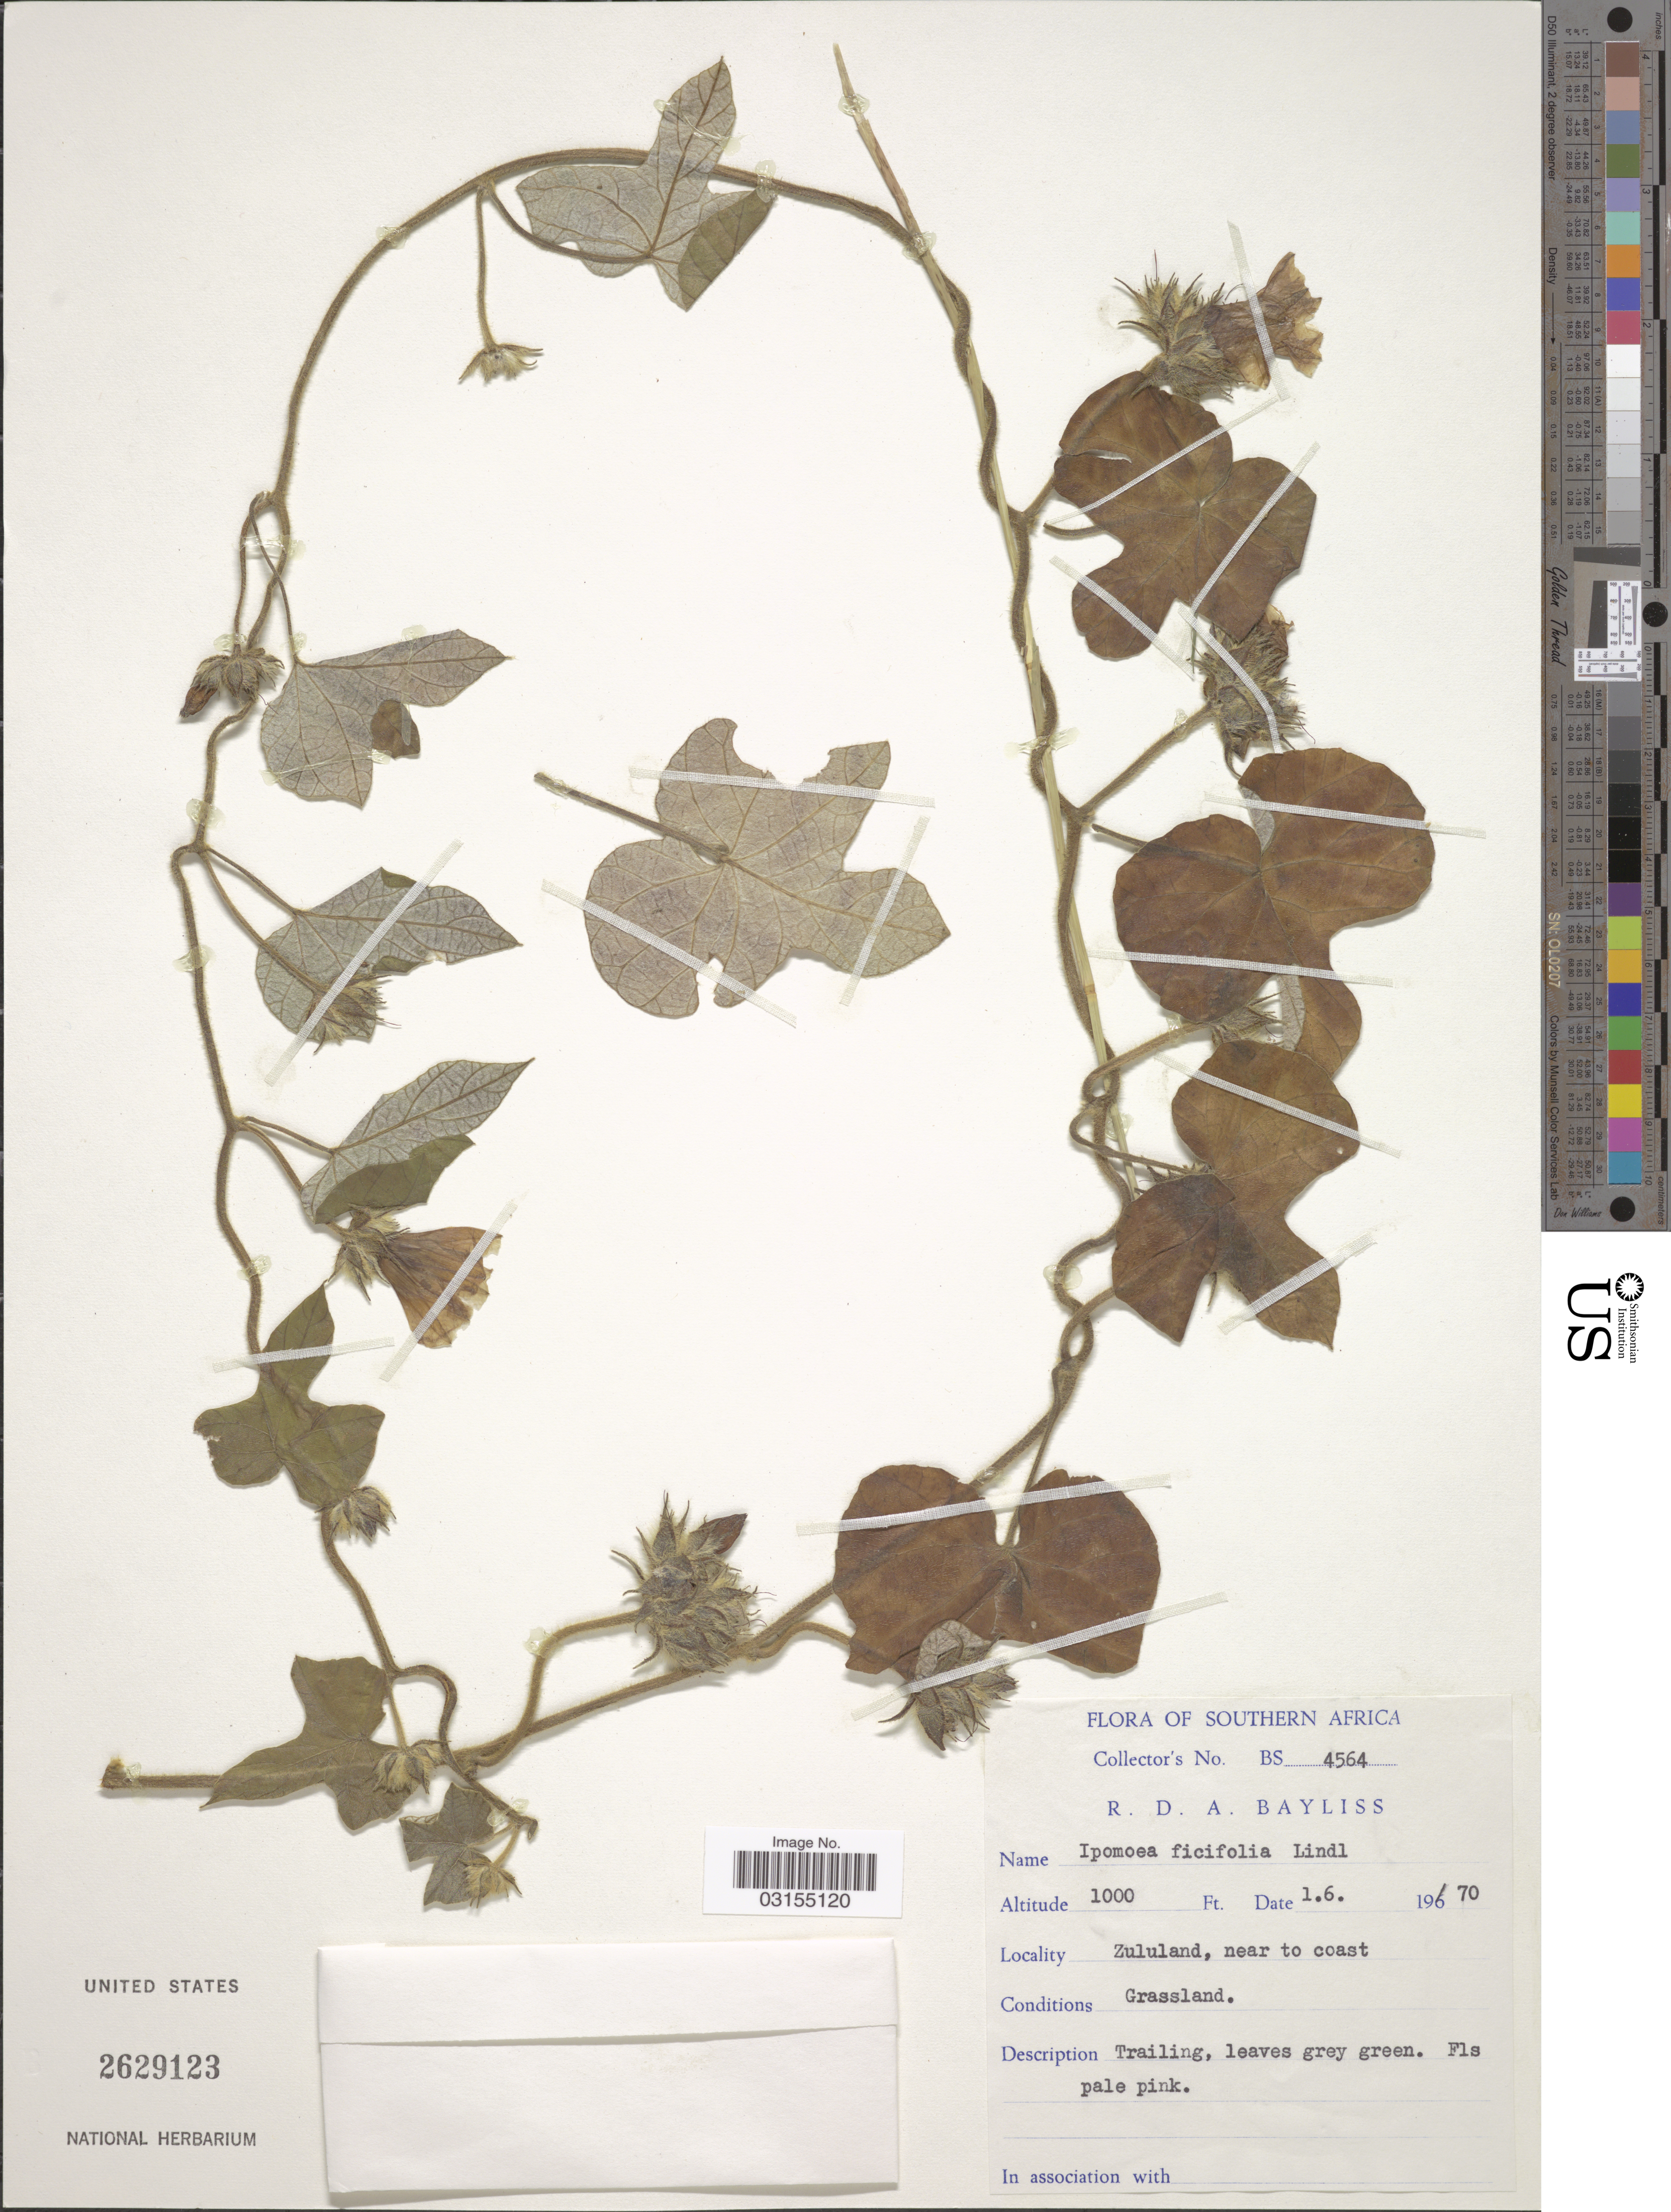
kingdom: Plantae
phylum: Tracheophyta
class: Magnoliopsida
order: Solanales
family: Convolvulaceae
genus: Ipomoea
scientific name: Ipomoea ficifolia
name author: Lindl.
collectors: R. Bayliss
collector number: BS 4564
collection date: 1970-06-01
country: South Africa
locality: Southern Africa. Zululand, near to coast.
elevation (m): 305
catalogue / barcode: US 2629123